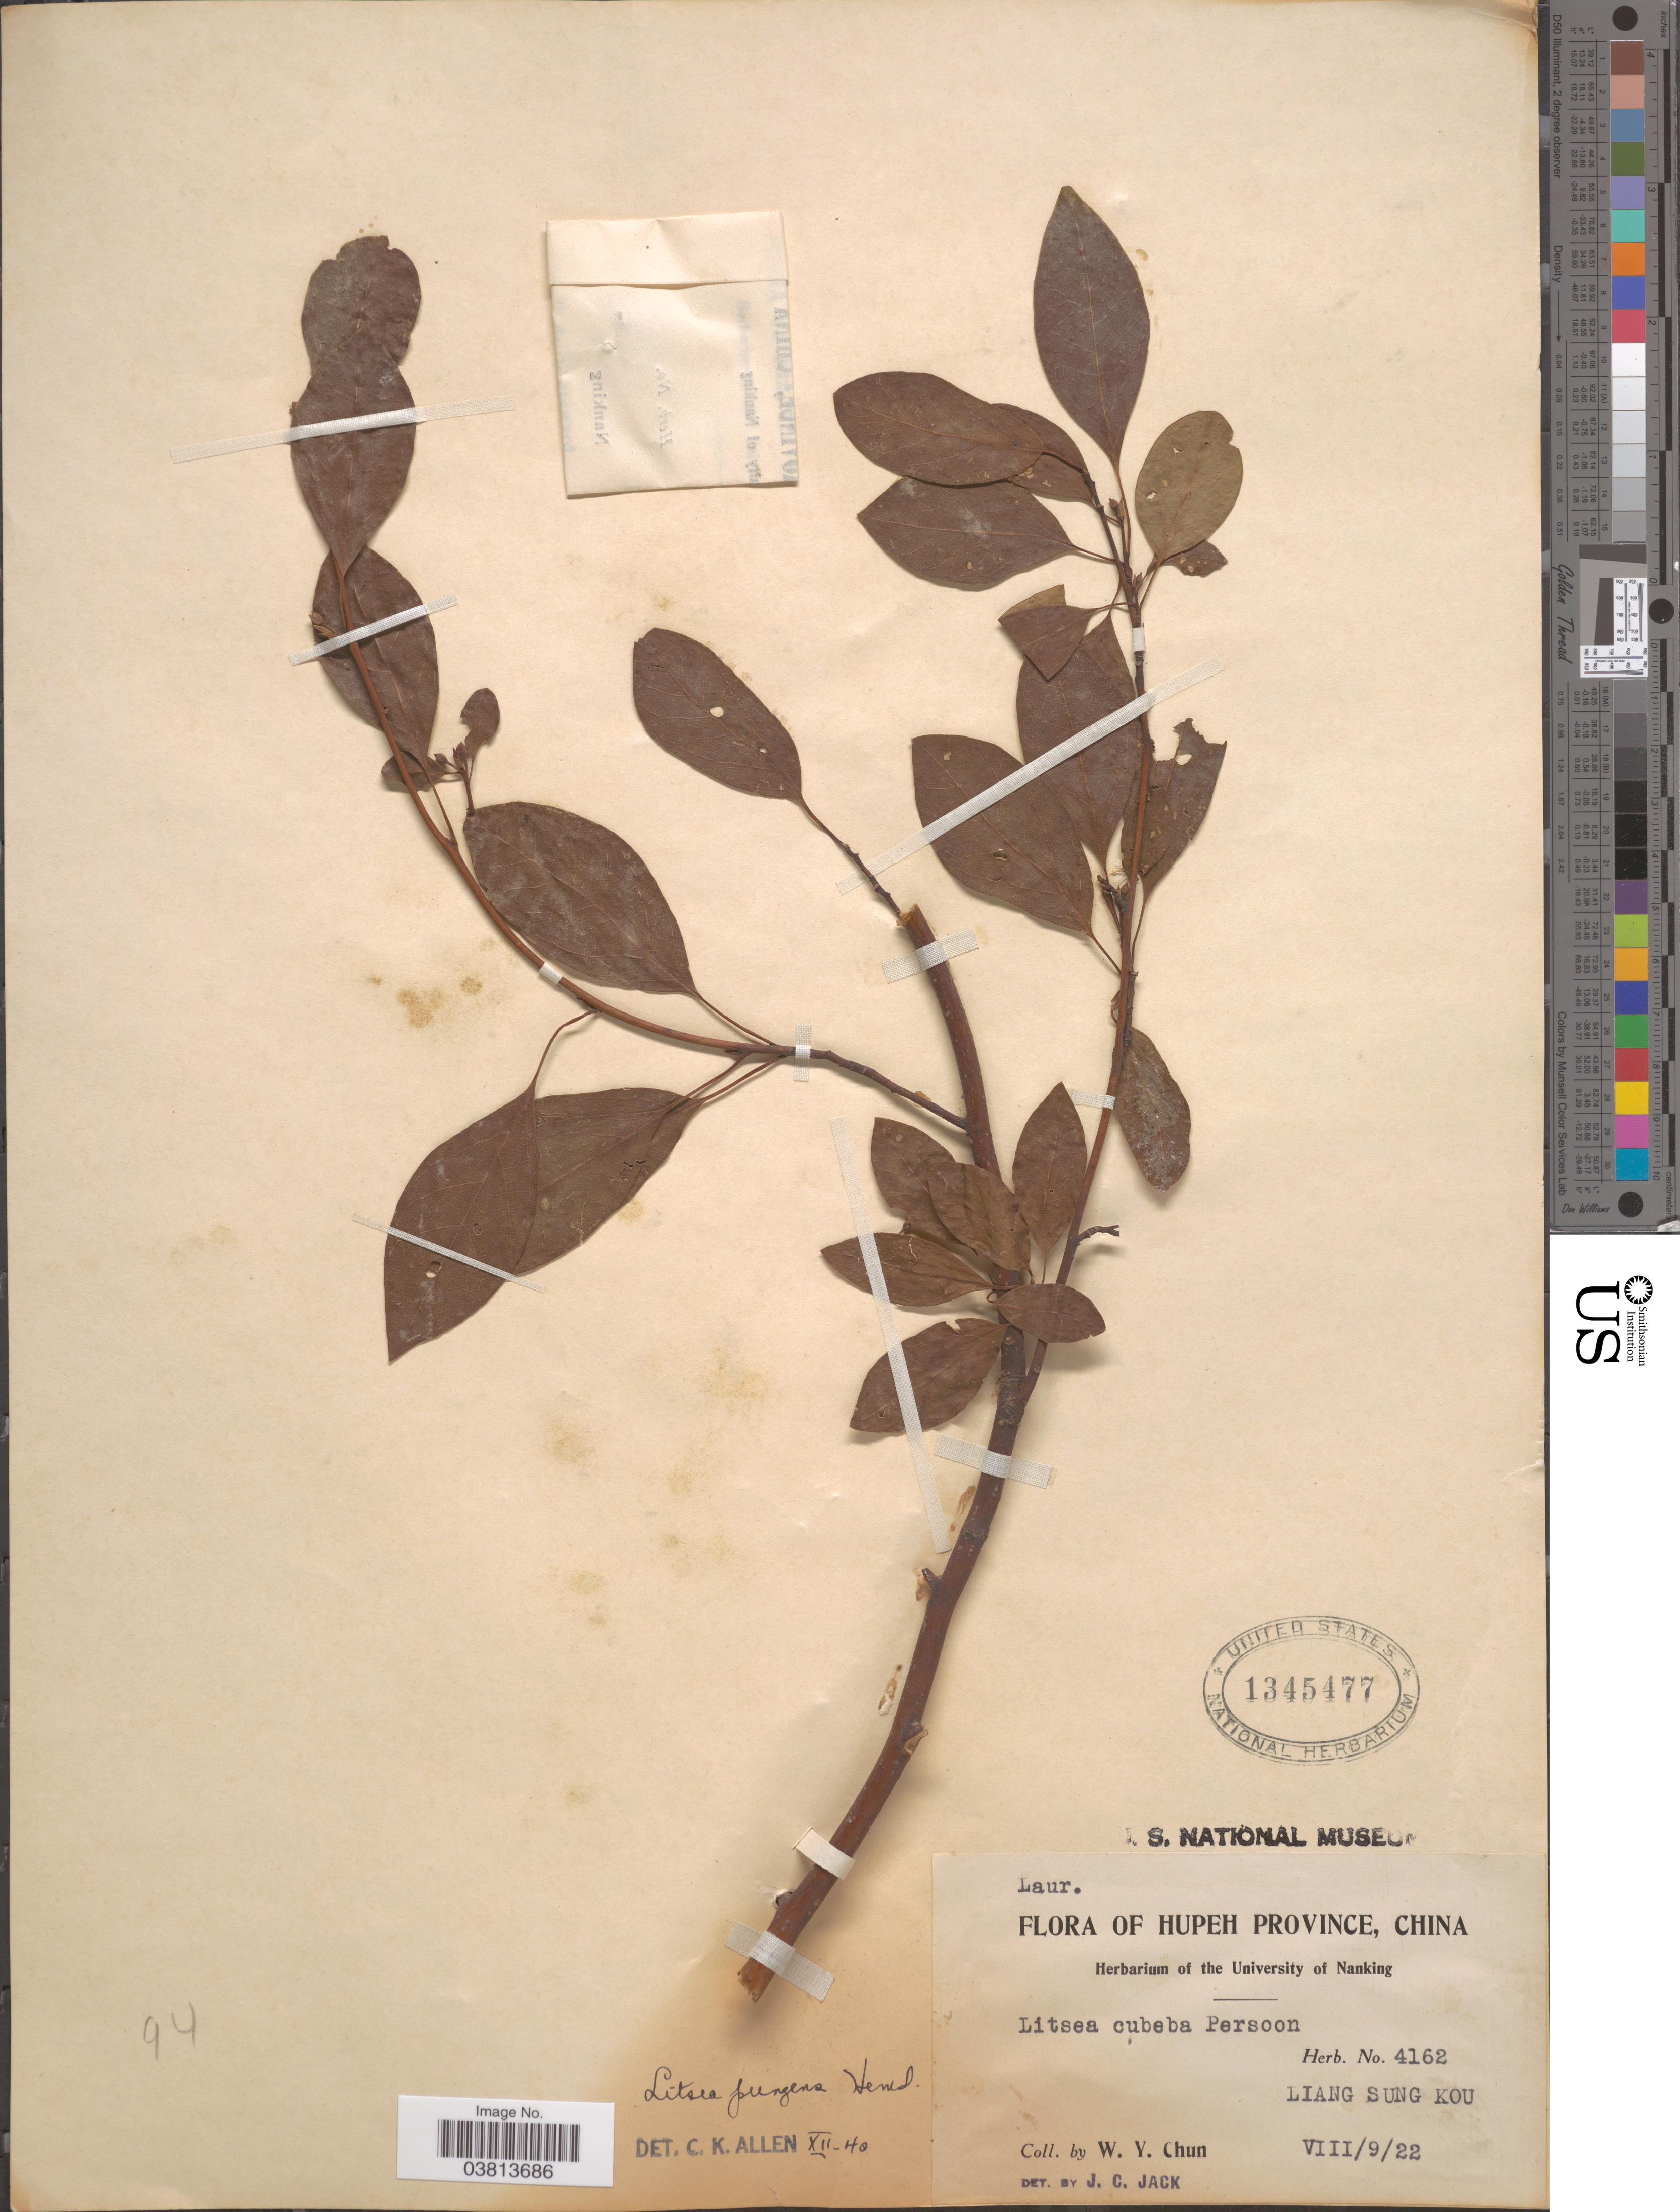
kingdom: Plantae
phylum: Tracheophyta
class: Magnoliopsida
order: Laurales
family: Lauraceae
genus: Litsea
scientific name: Litsea pungens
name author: Hemsl.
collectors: W. Y. Chun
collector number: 4162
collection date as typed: Transcribed d/m/y: 9/8/22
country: China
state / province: Hubei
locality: Hupeh Province. Liang Sung Kou.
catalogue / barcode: US 1345477